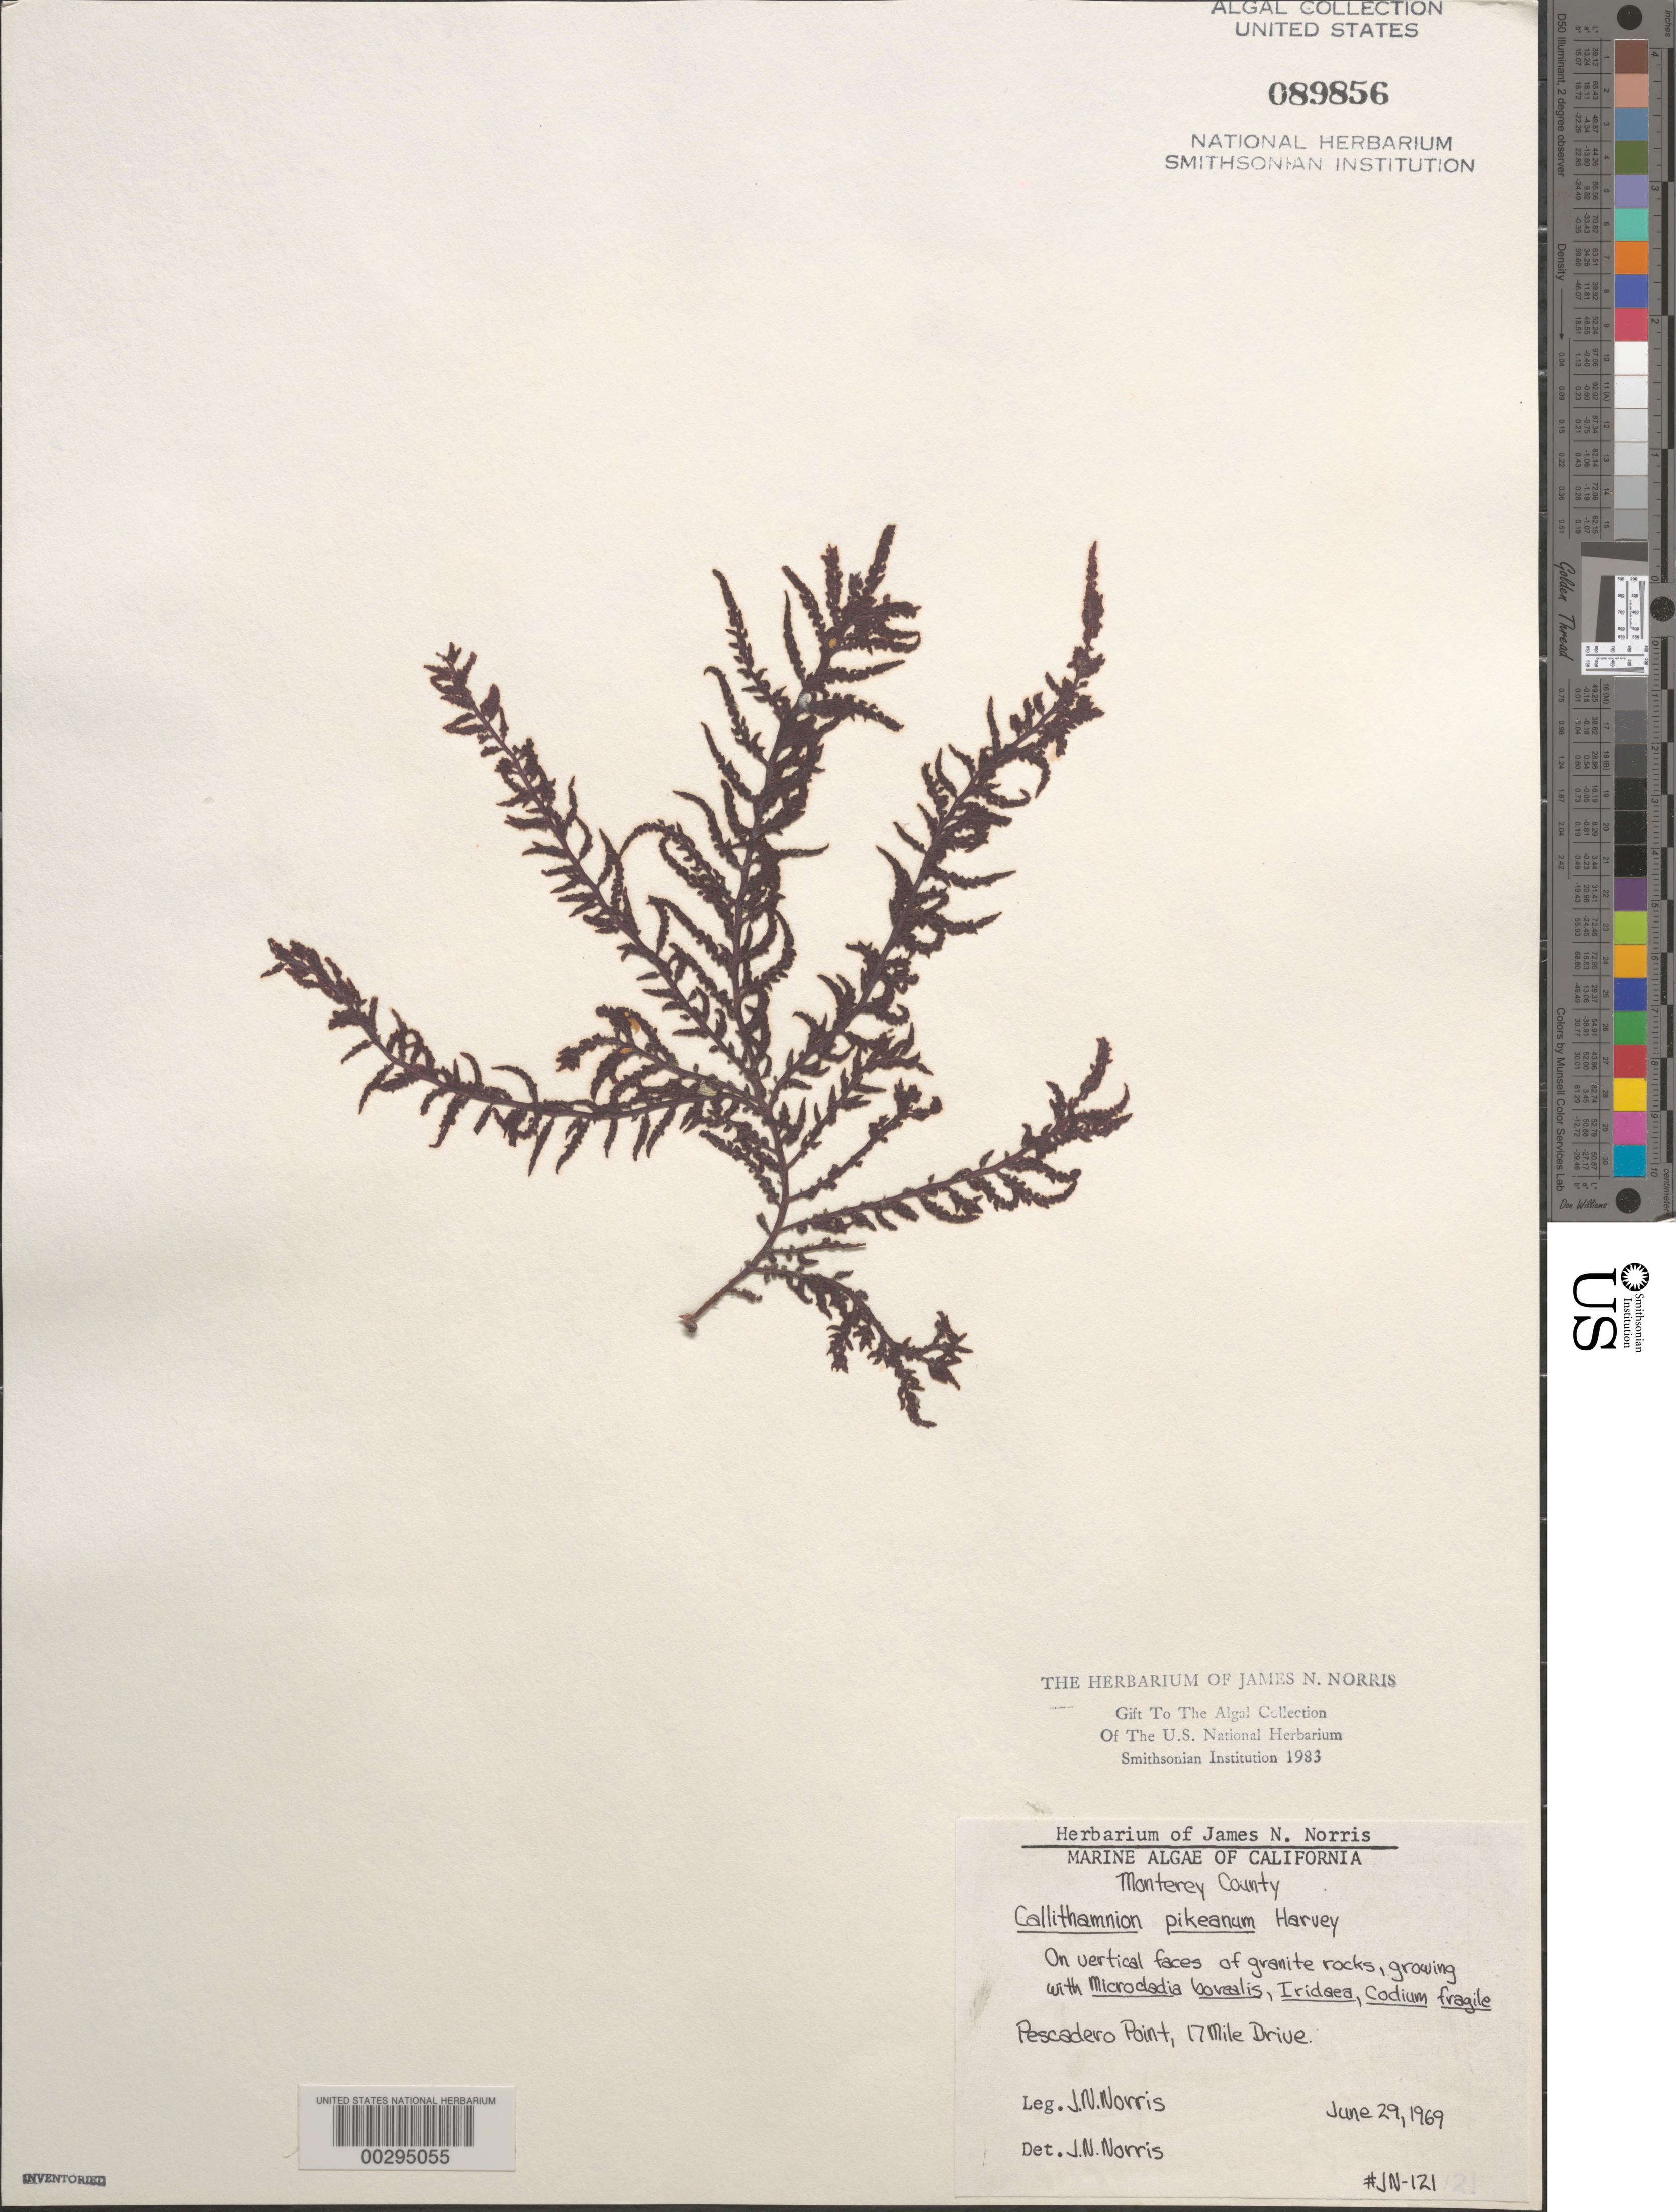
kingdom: Plantae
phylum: Rhodophyta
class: Florideophyceae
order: Ceramiales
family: Callithamniaceae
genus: Callithamnion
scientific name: Callithamnion pikeanum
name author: Harv.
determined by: Norris, James N.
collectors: J. N. Norris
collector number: JN-121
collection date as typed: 29 Jun 1969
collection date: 1969-06-29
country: United States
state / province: California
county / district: Monterey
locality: Pescadero Point, 17 Mile Drive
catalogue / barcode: US 89856